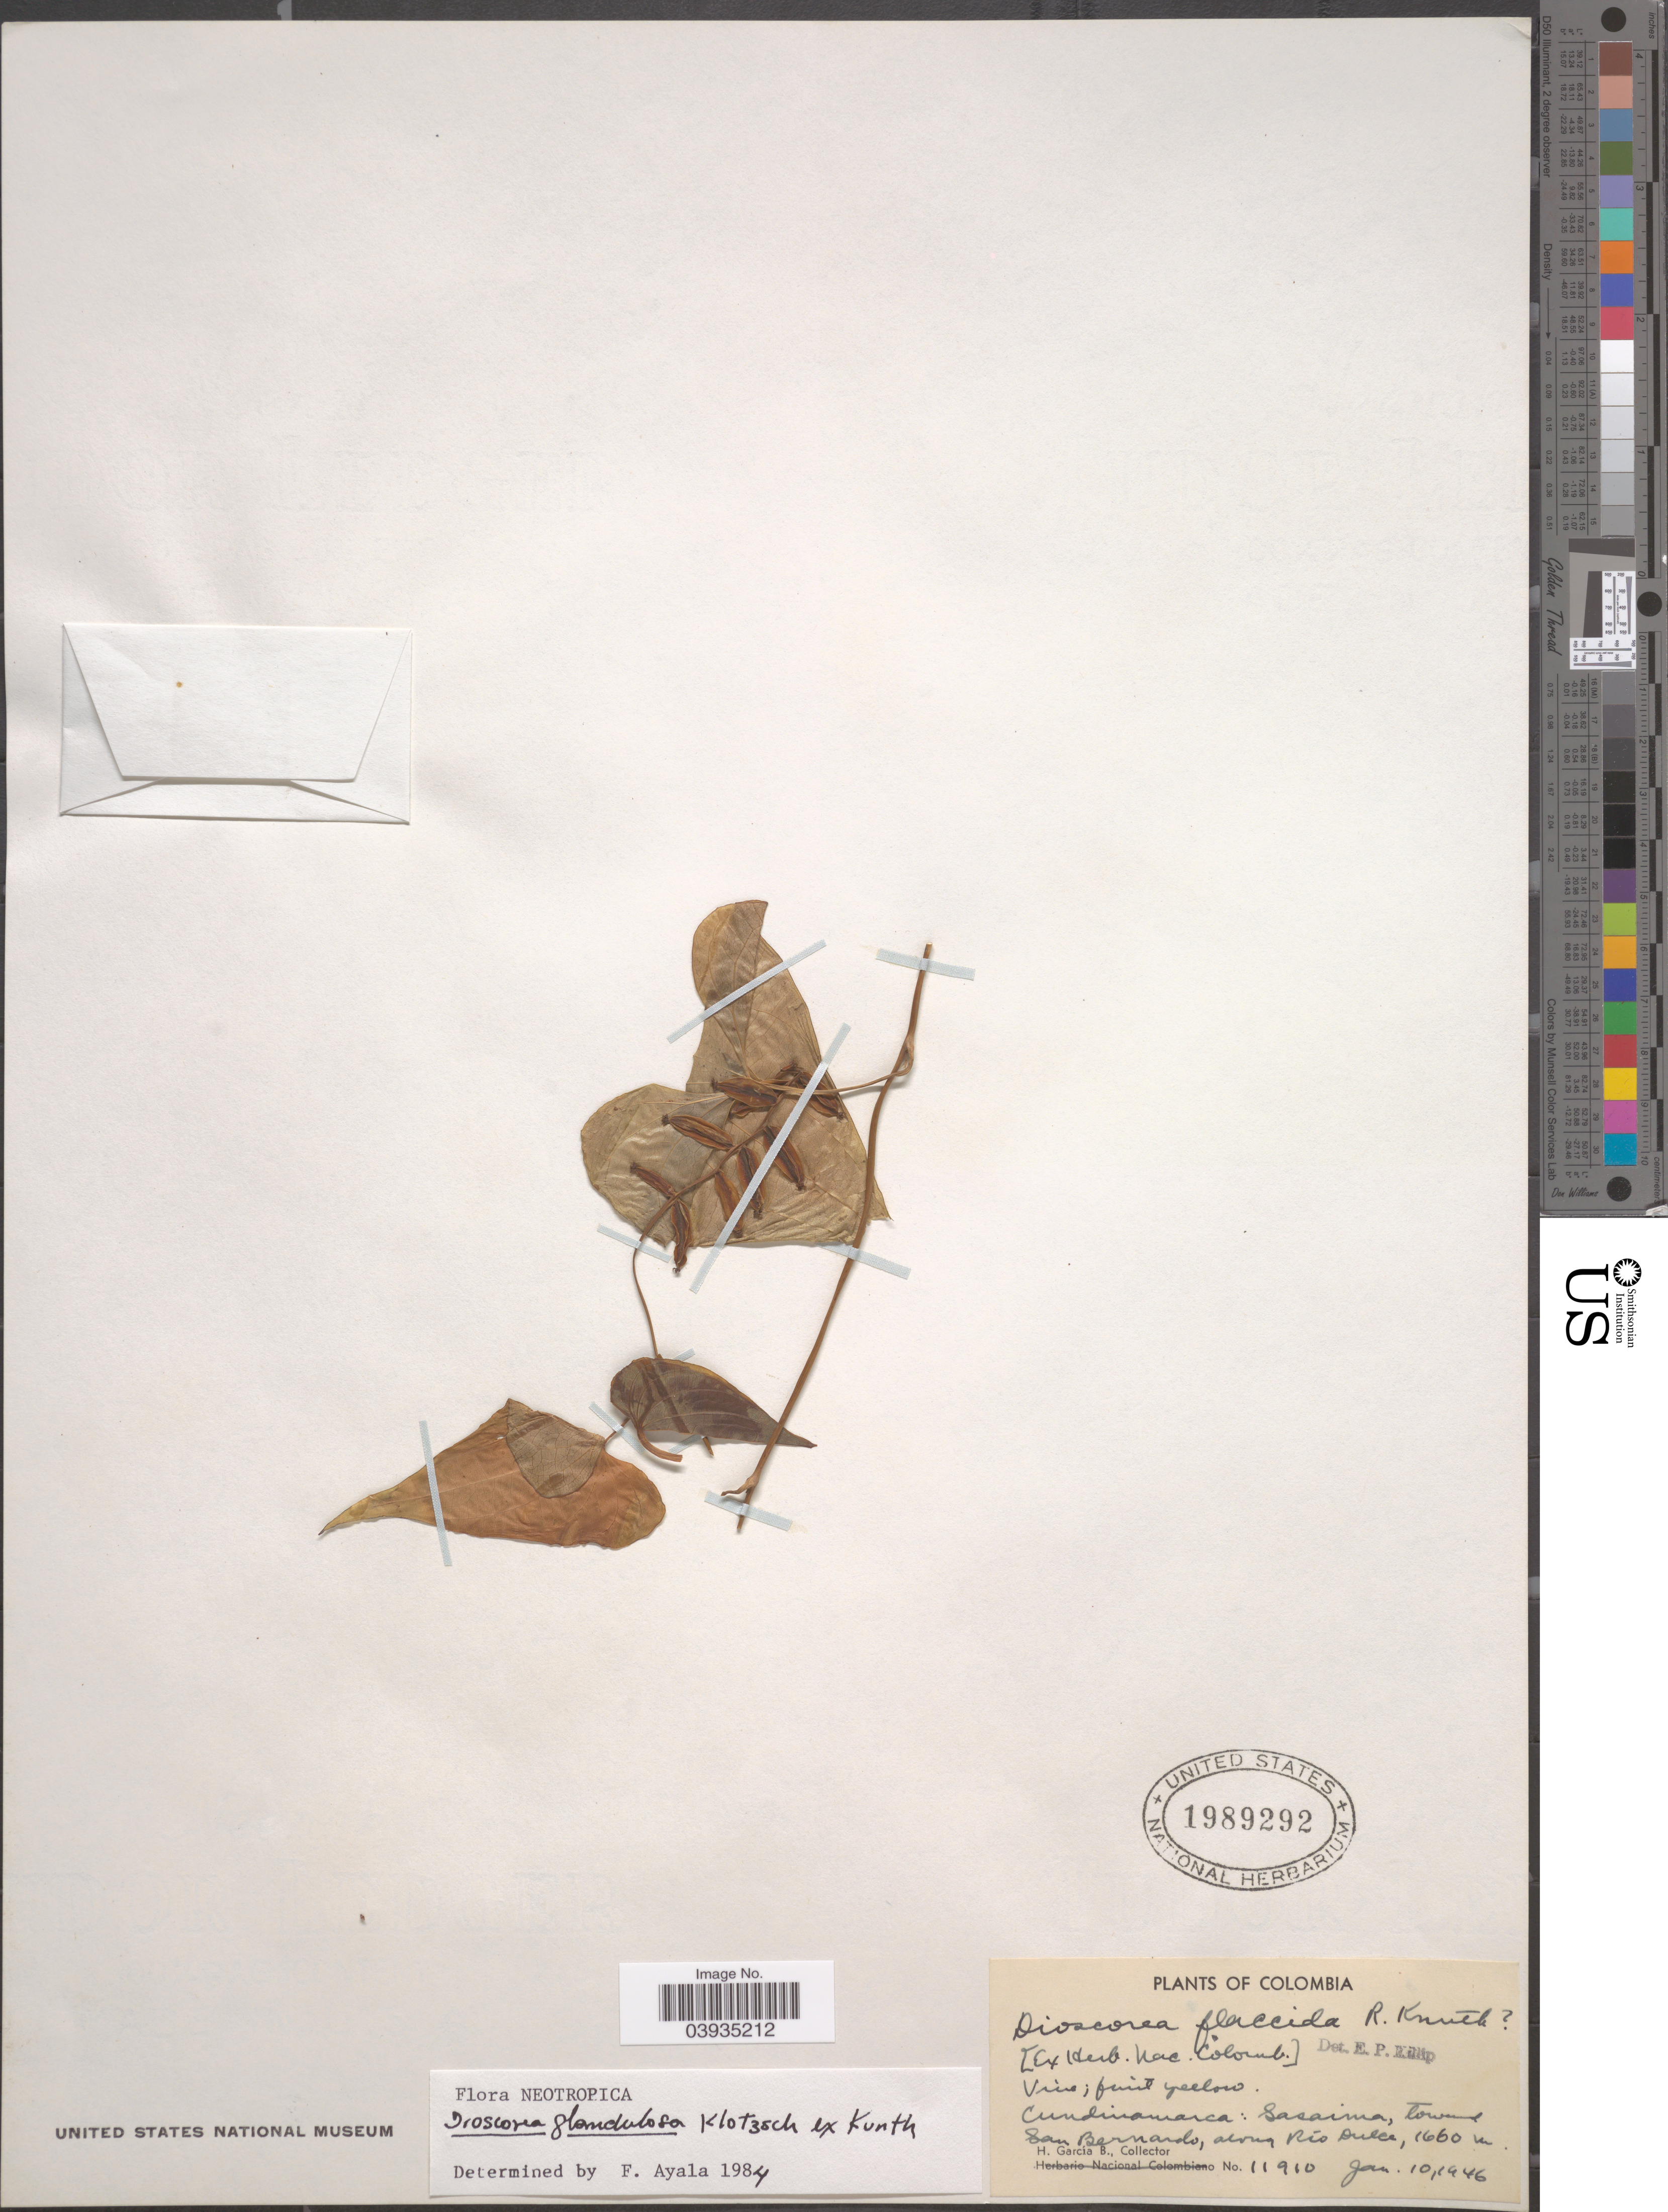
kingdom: Plantae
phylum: Tracheophyta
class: Liliopsida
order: Dioscoreales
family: Dioscoreaceae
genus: Dioscorea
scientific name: Dioscorea glandulosa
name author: Kunth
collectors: H. García B.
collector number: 11910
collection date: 1946-01-10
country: Colombia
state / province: Cundinamarca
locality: Sasaima, toward San Bernardo, along Río Dulce.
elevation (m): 1660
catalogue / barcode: US 1989292